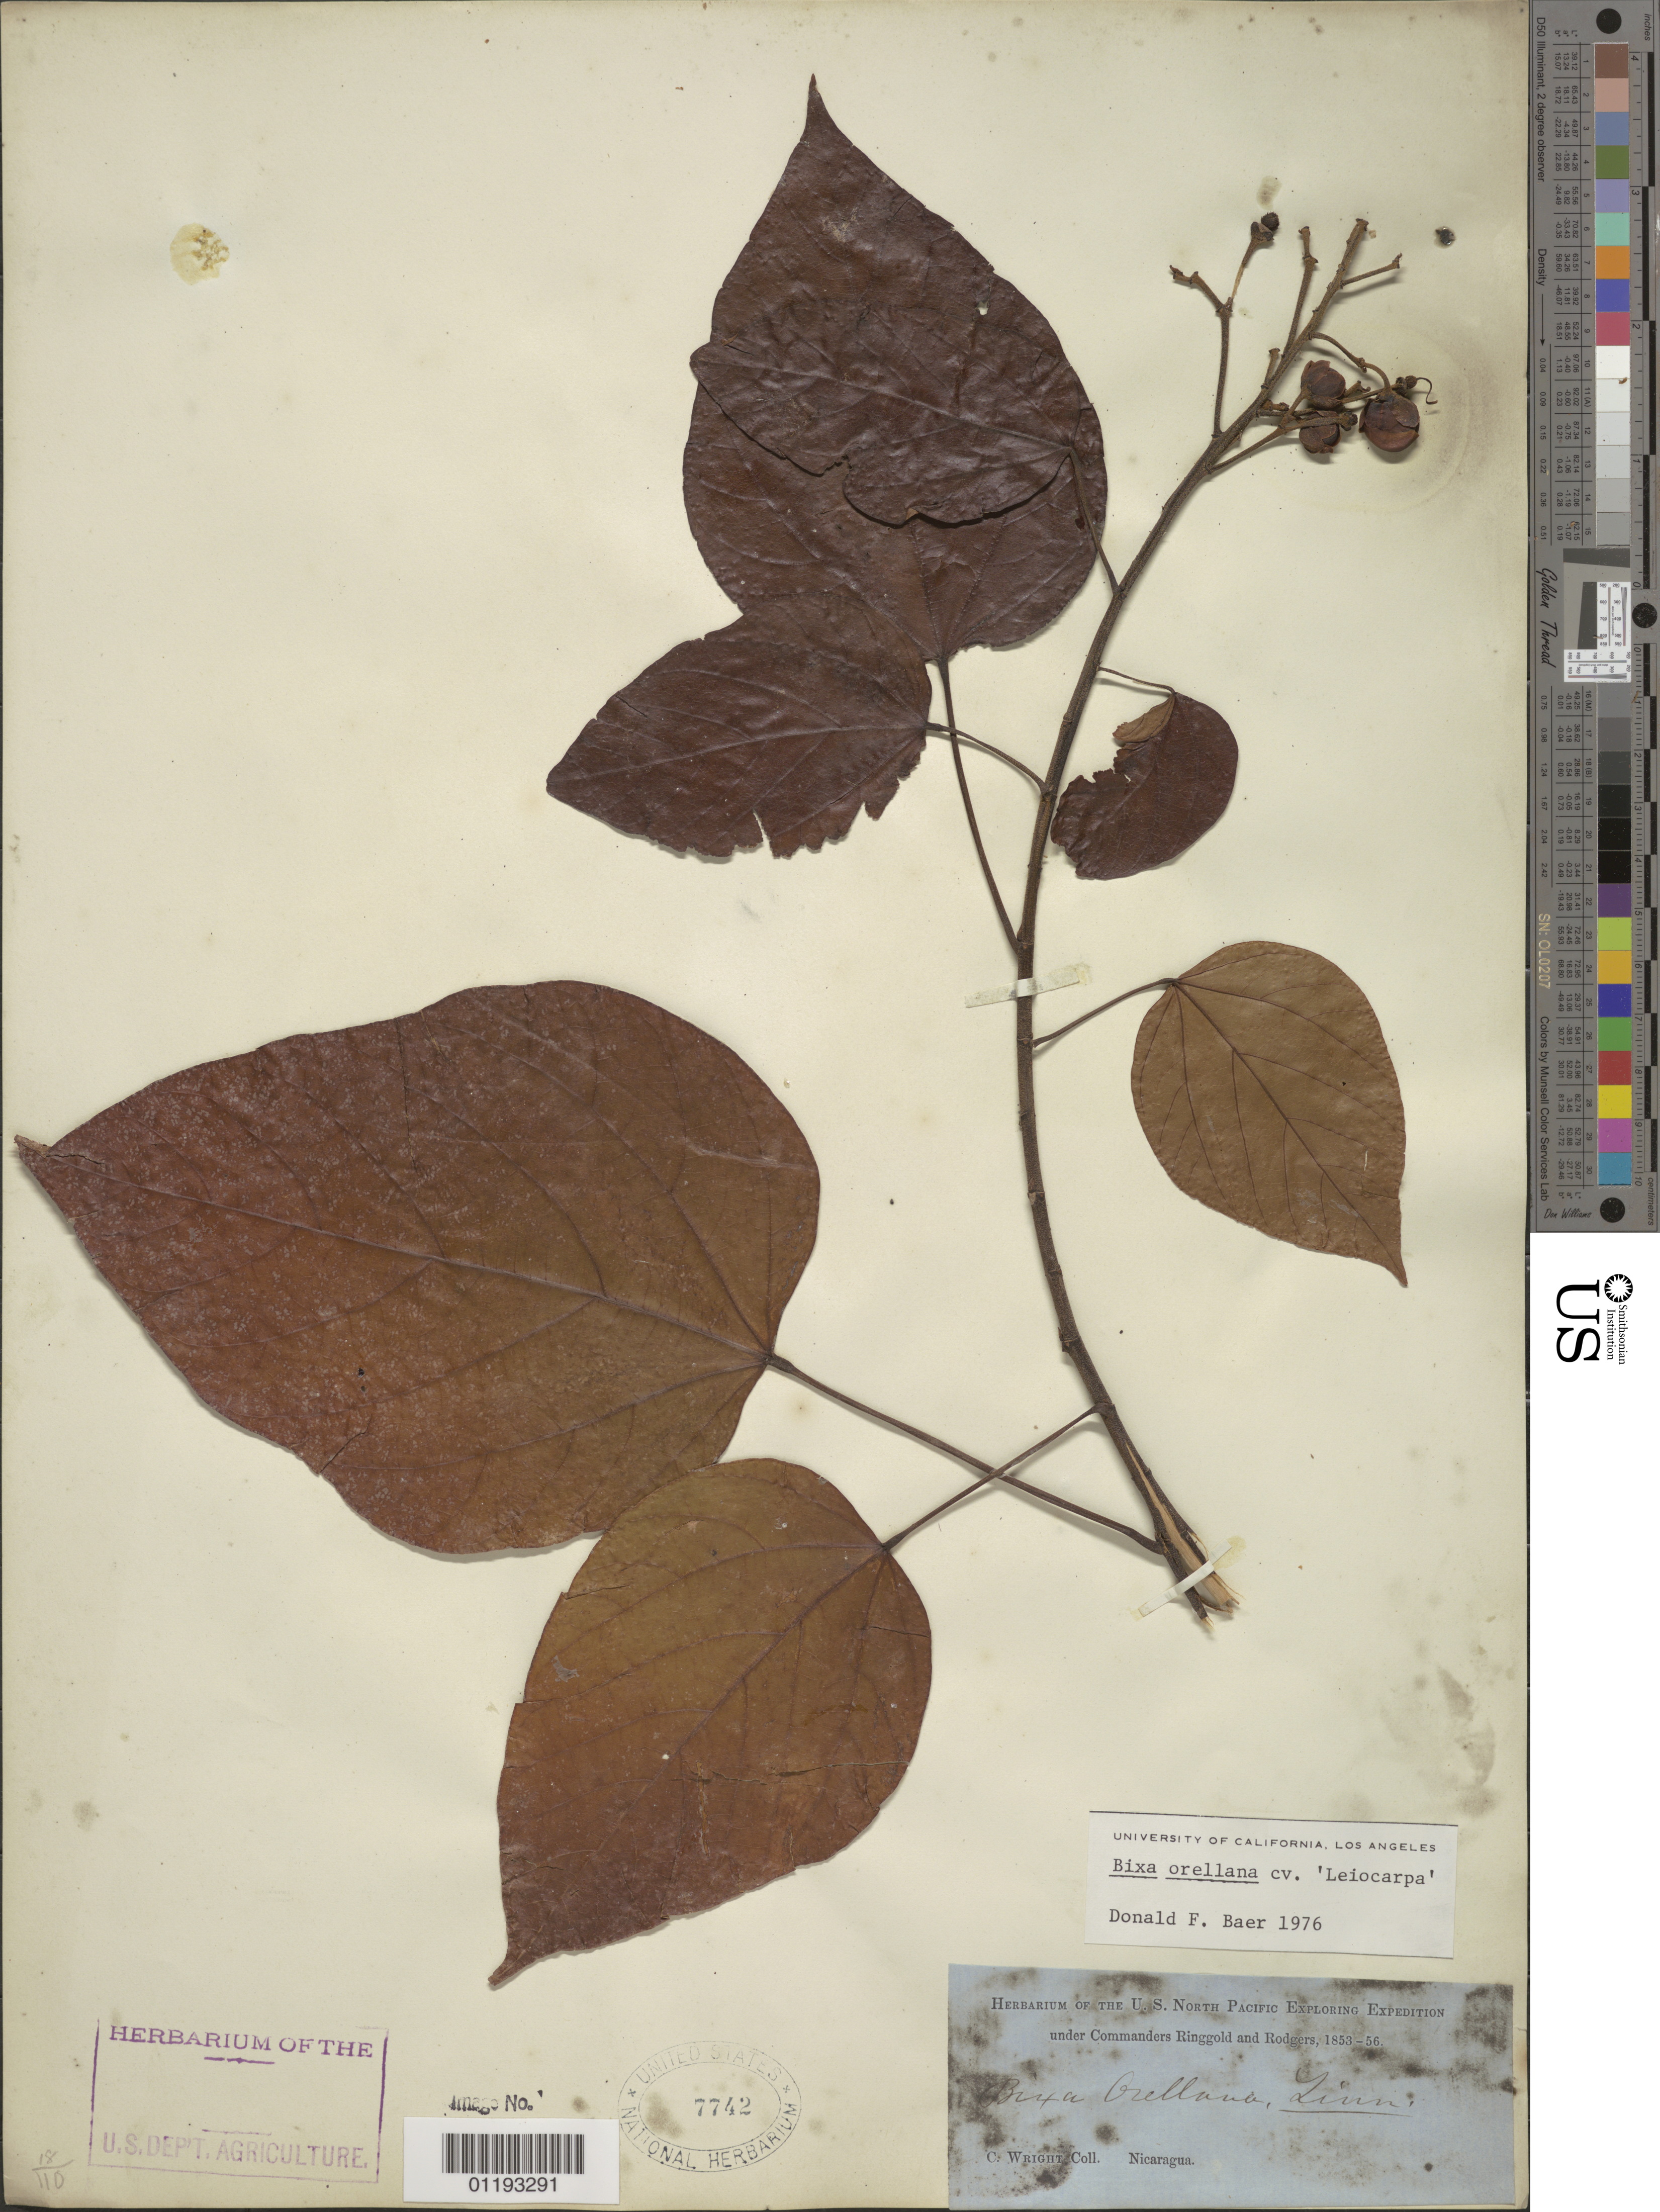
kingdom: Plantae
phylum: Tracheophyta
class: Magnoliopsida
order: Malvales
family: Bixaceae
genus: Bixa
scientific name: Bixa orellana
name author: L.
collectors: C. Wright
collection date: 1853/1856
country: Nicaragua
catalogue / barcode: US 7742